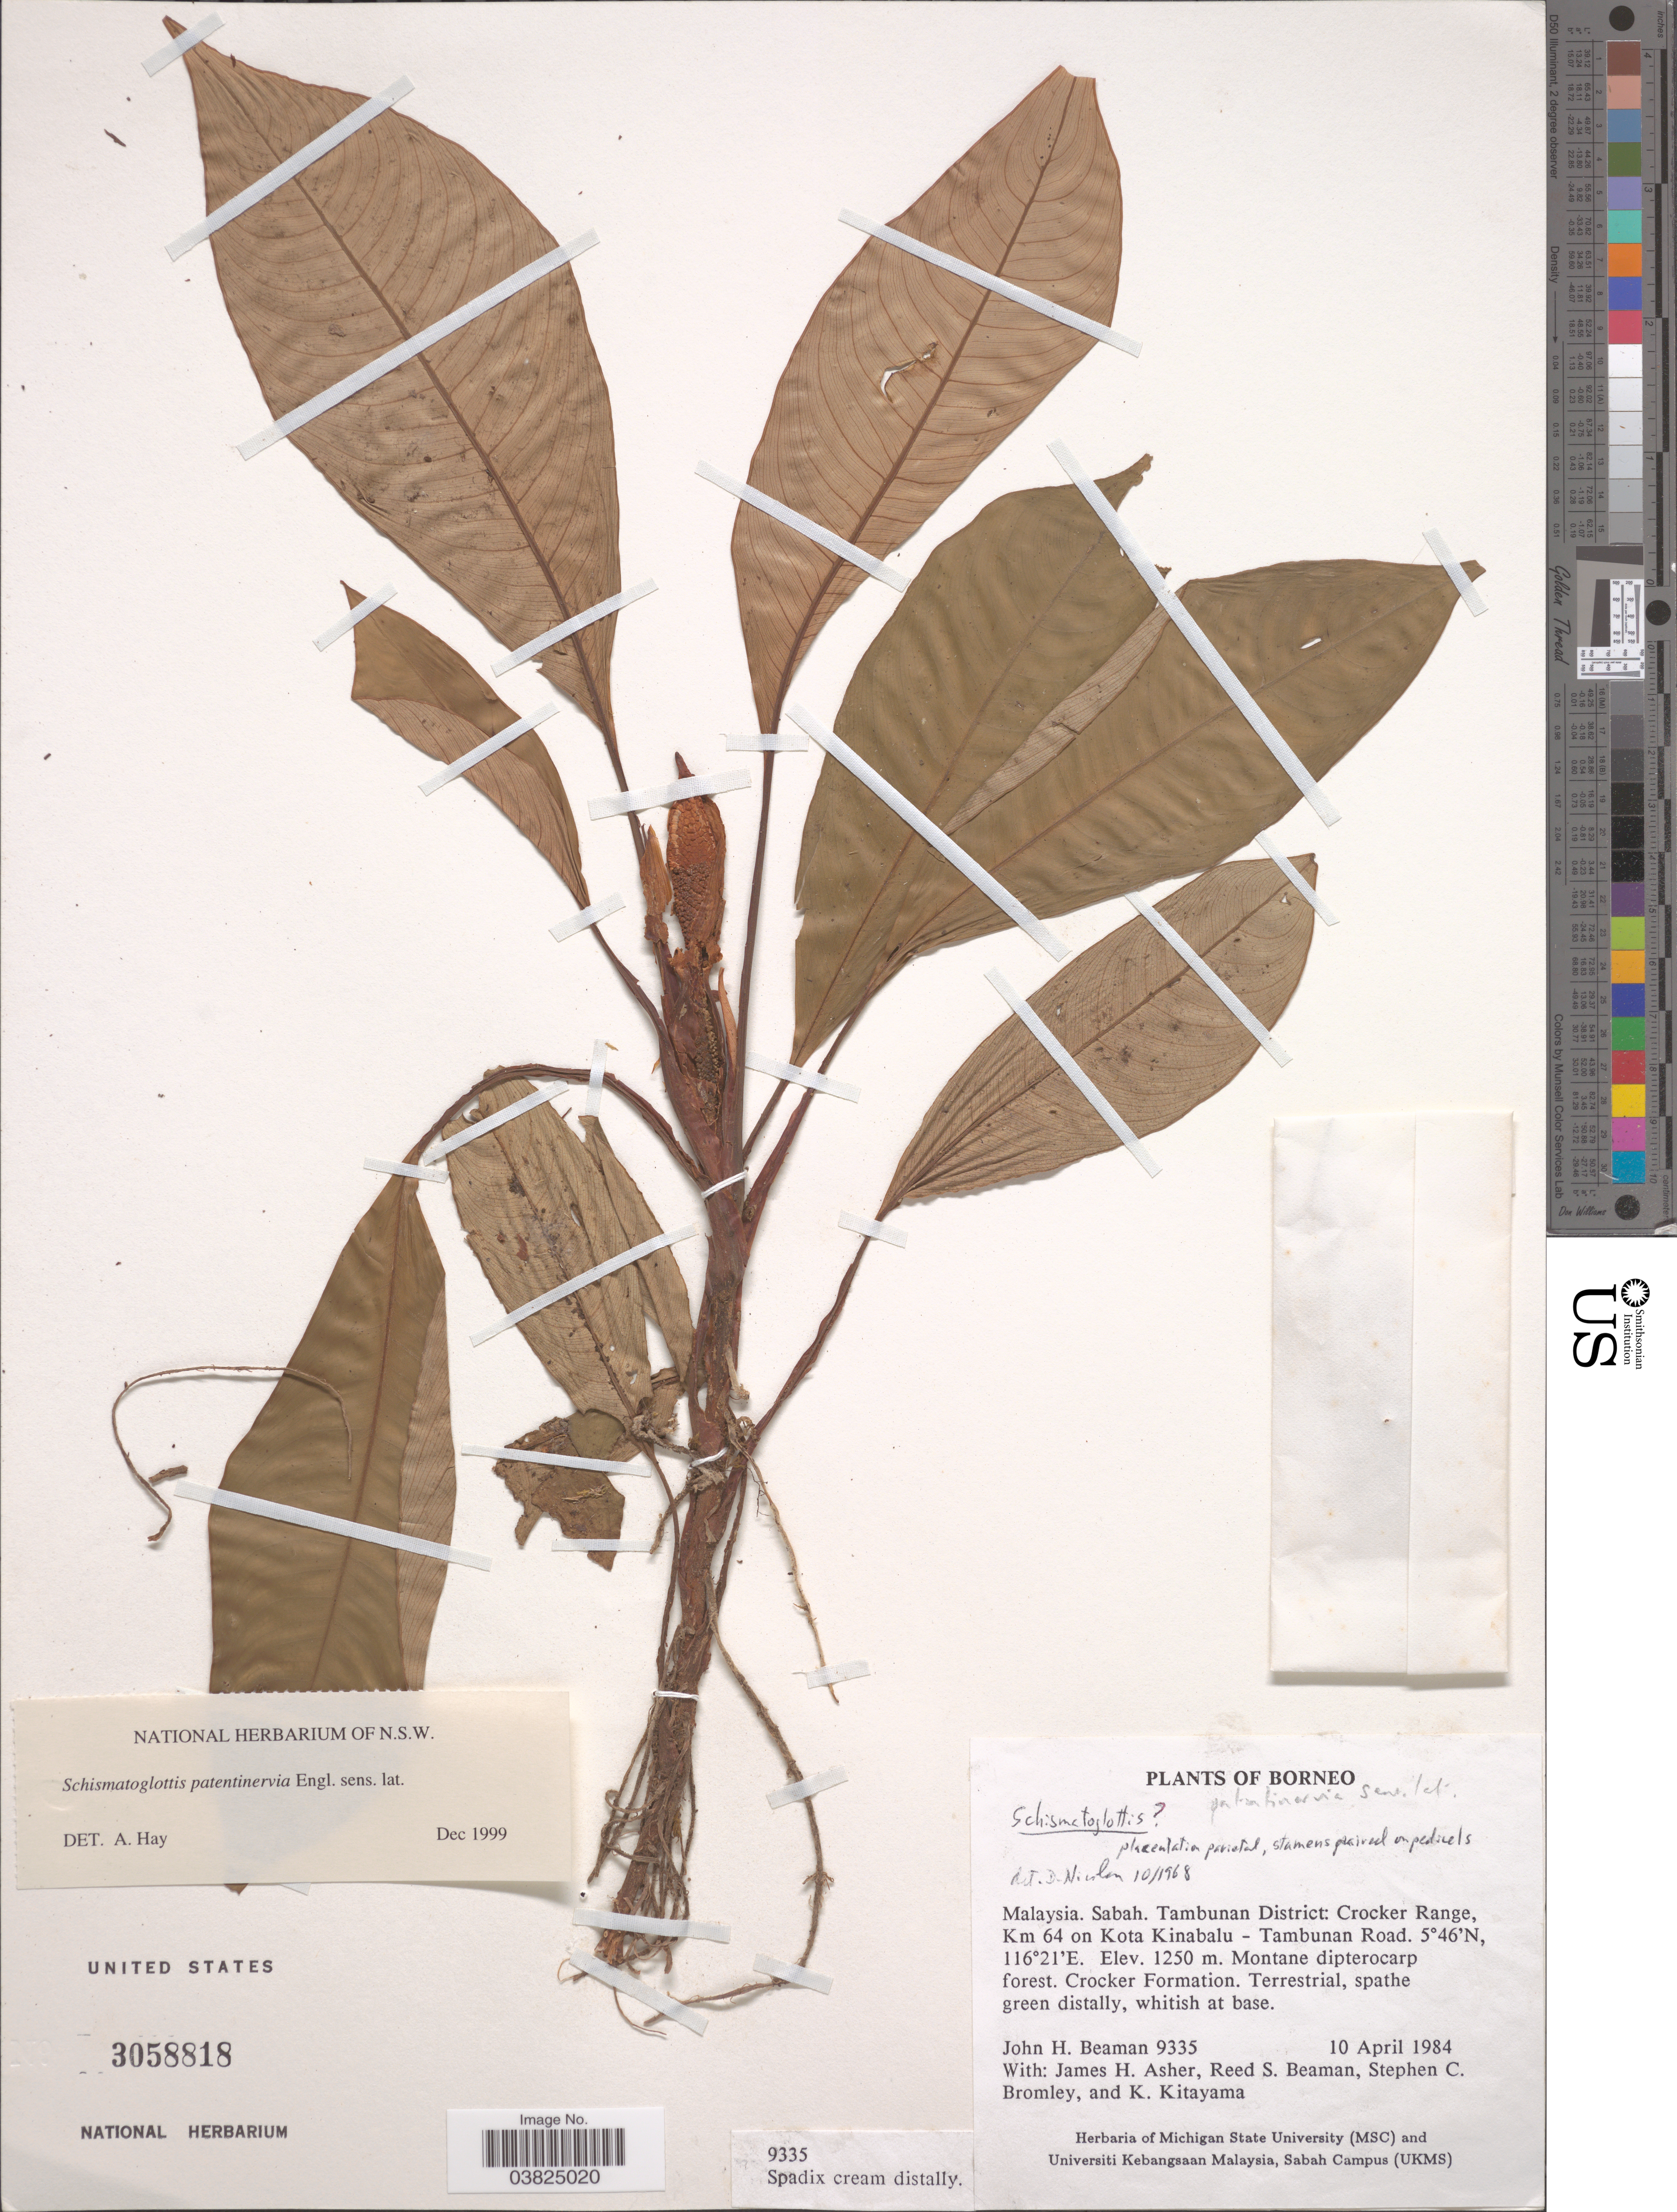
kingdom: Plantae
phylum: Tracheophyta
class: Liliopsida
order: Alismatales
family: Araceae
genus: Schismatoglottis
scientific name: Schismatoglottis patentinervia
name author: Engl.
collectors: J. H. Beaman, J. Asher, R. S. Beaman, S. Bromley & K. Kitayama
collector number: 9335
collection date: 1984-04-10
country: Malaysia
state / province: Sabah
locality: Borneo. Tambunan District: Crocker Range, Km 64 on Kota Kinabalu - Tambunan Road.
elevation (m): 1250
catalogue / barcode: US 3058818